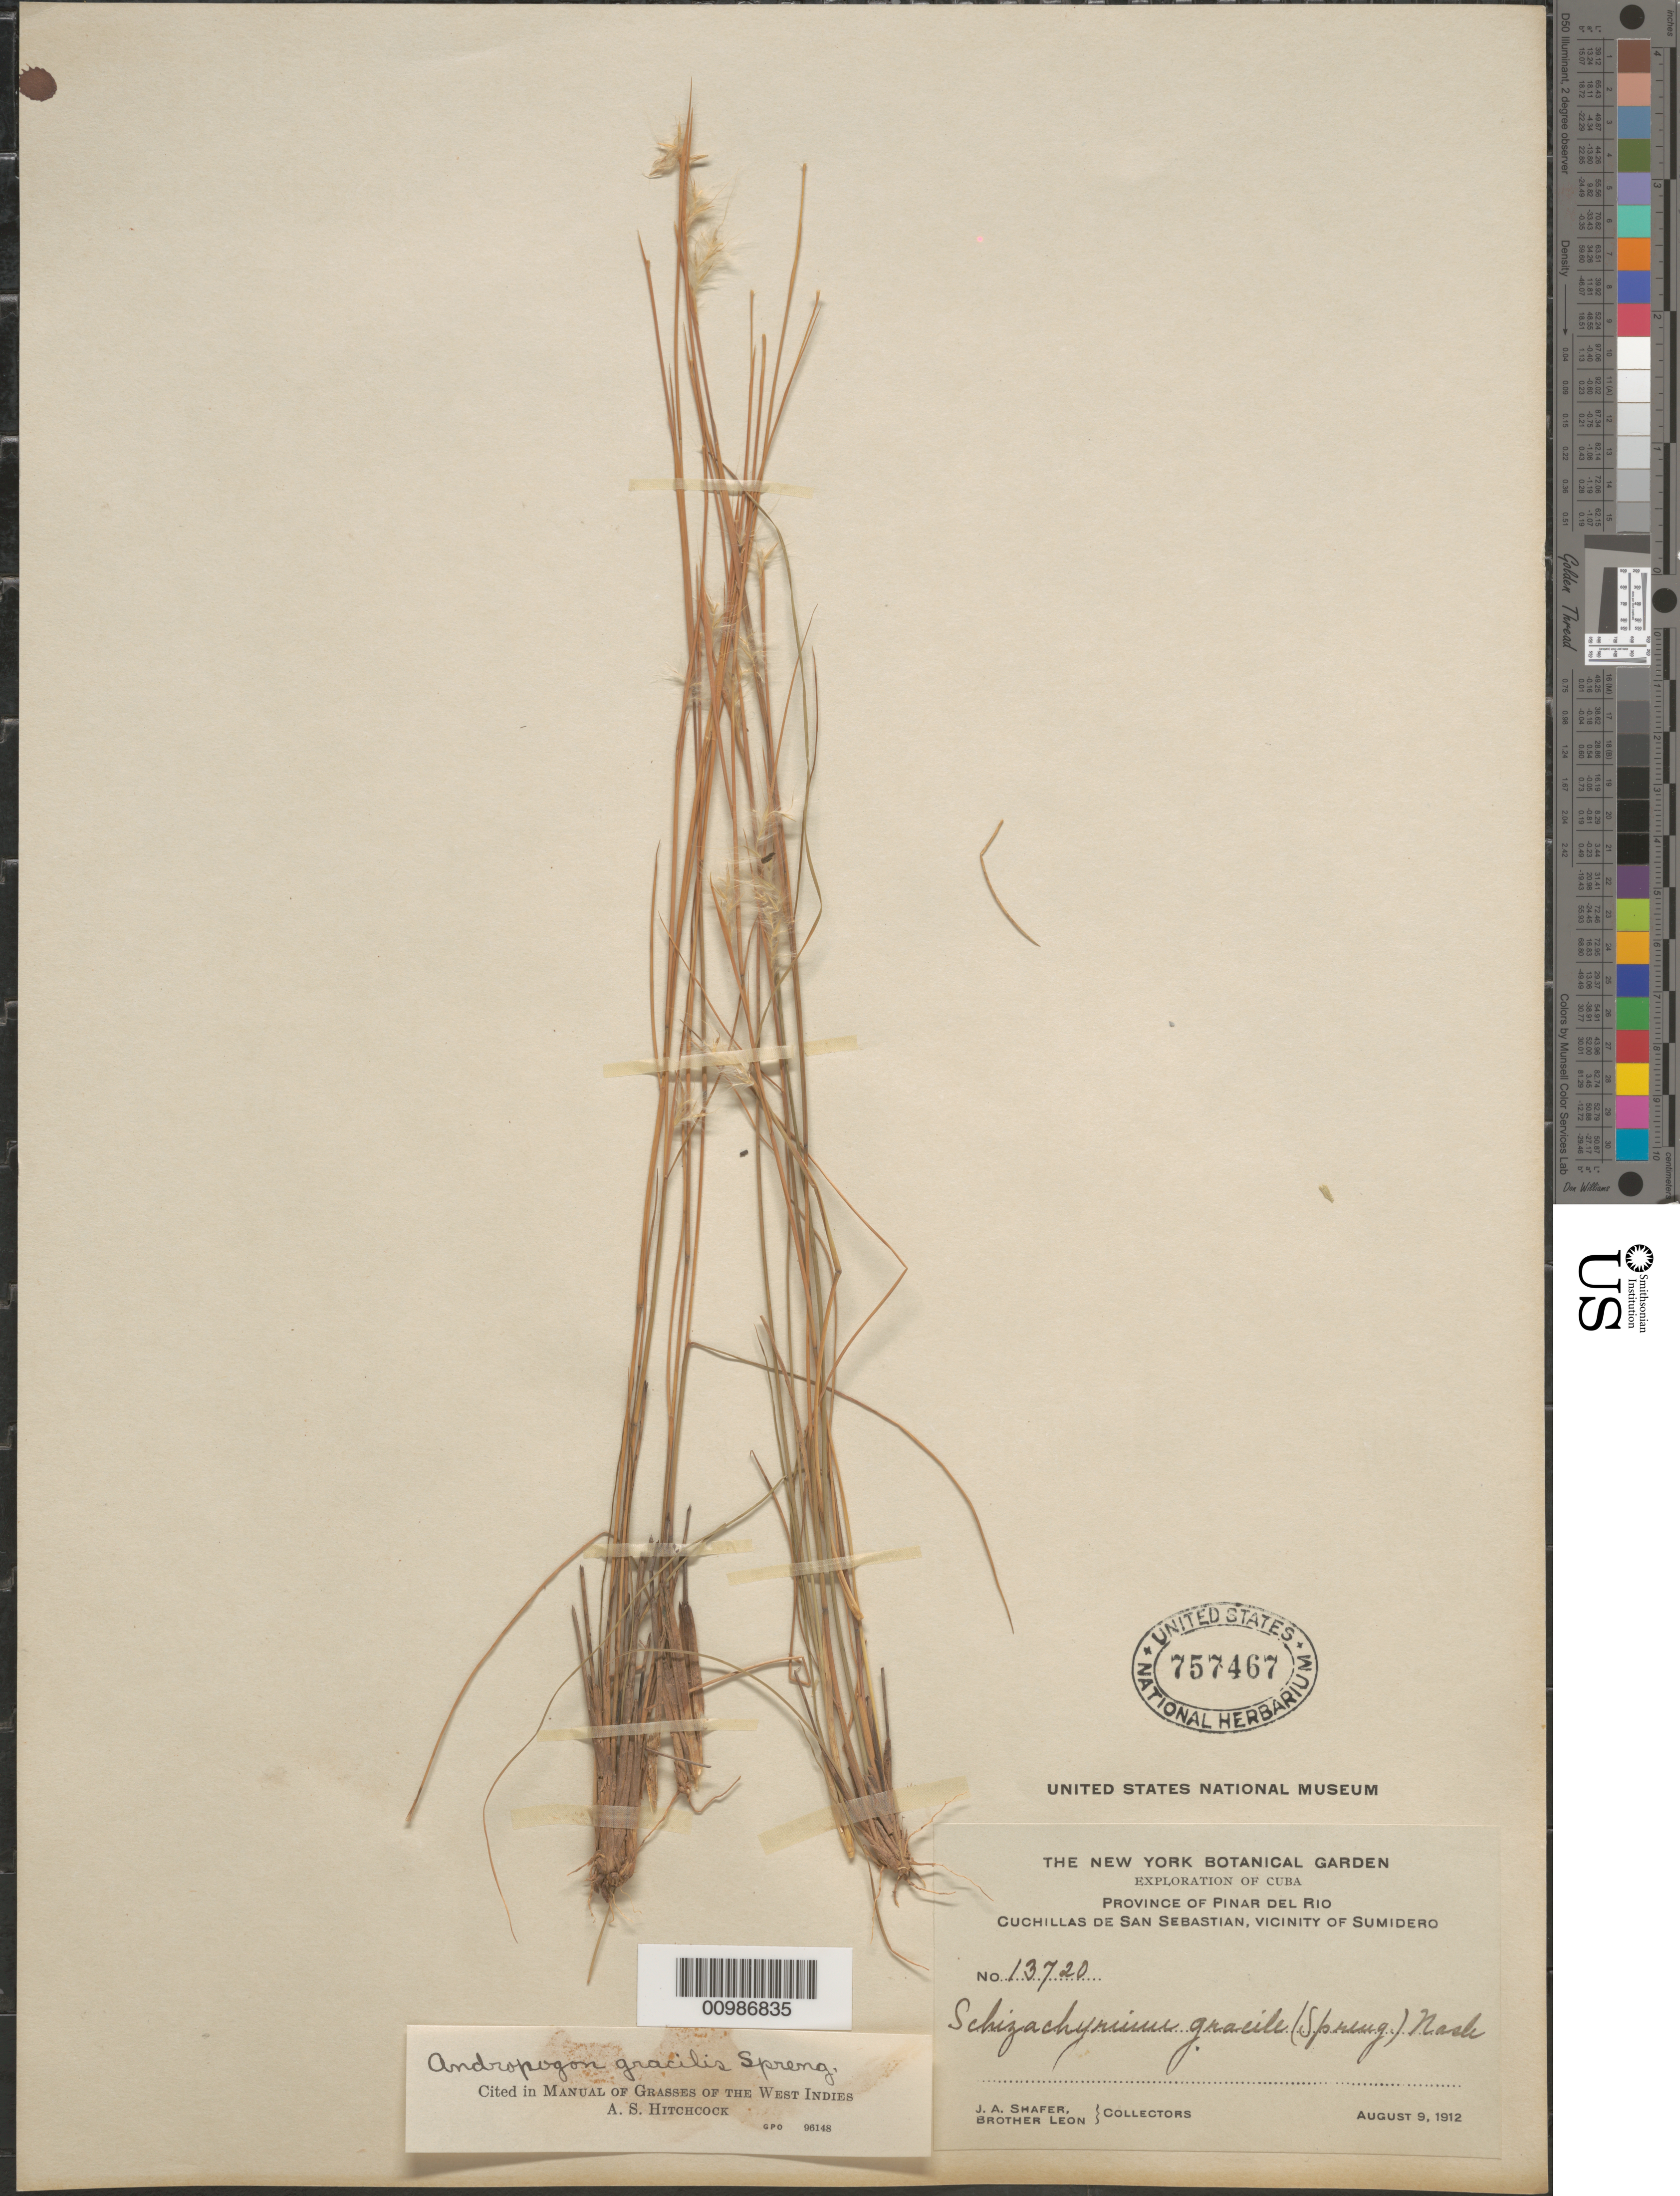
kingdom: Plantae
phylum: Tracheophyta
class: Liliopsida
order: Poales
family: Poaceae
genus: Andropogon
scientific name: Andropogon gracilis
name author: Spreng.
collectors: J. A. Shafer & Bro. León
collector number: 13720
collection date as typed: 09 Aug 1912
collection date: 1912-08-09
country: Cuba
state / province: Pinar del Rio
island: Cuba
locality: Cuchillas de San Sebastian, Vicinity of Sumidero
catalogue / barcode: US 757467